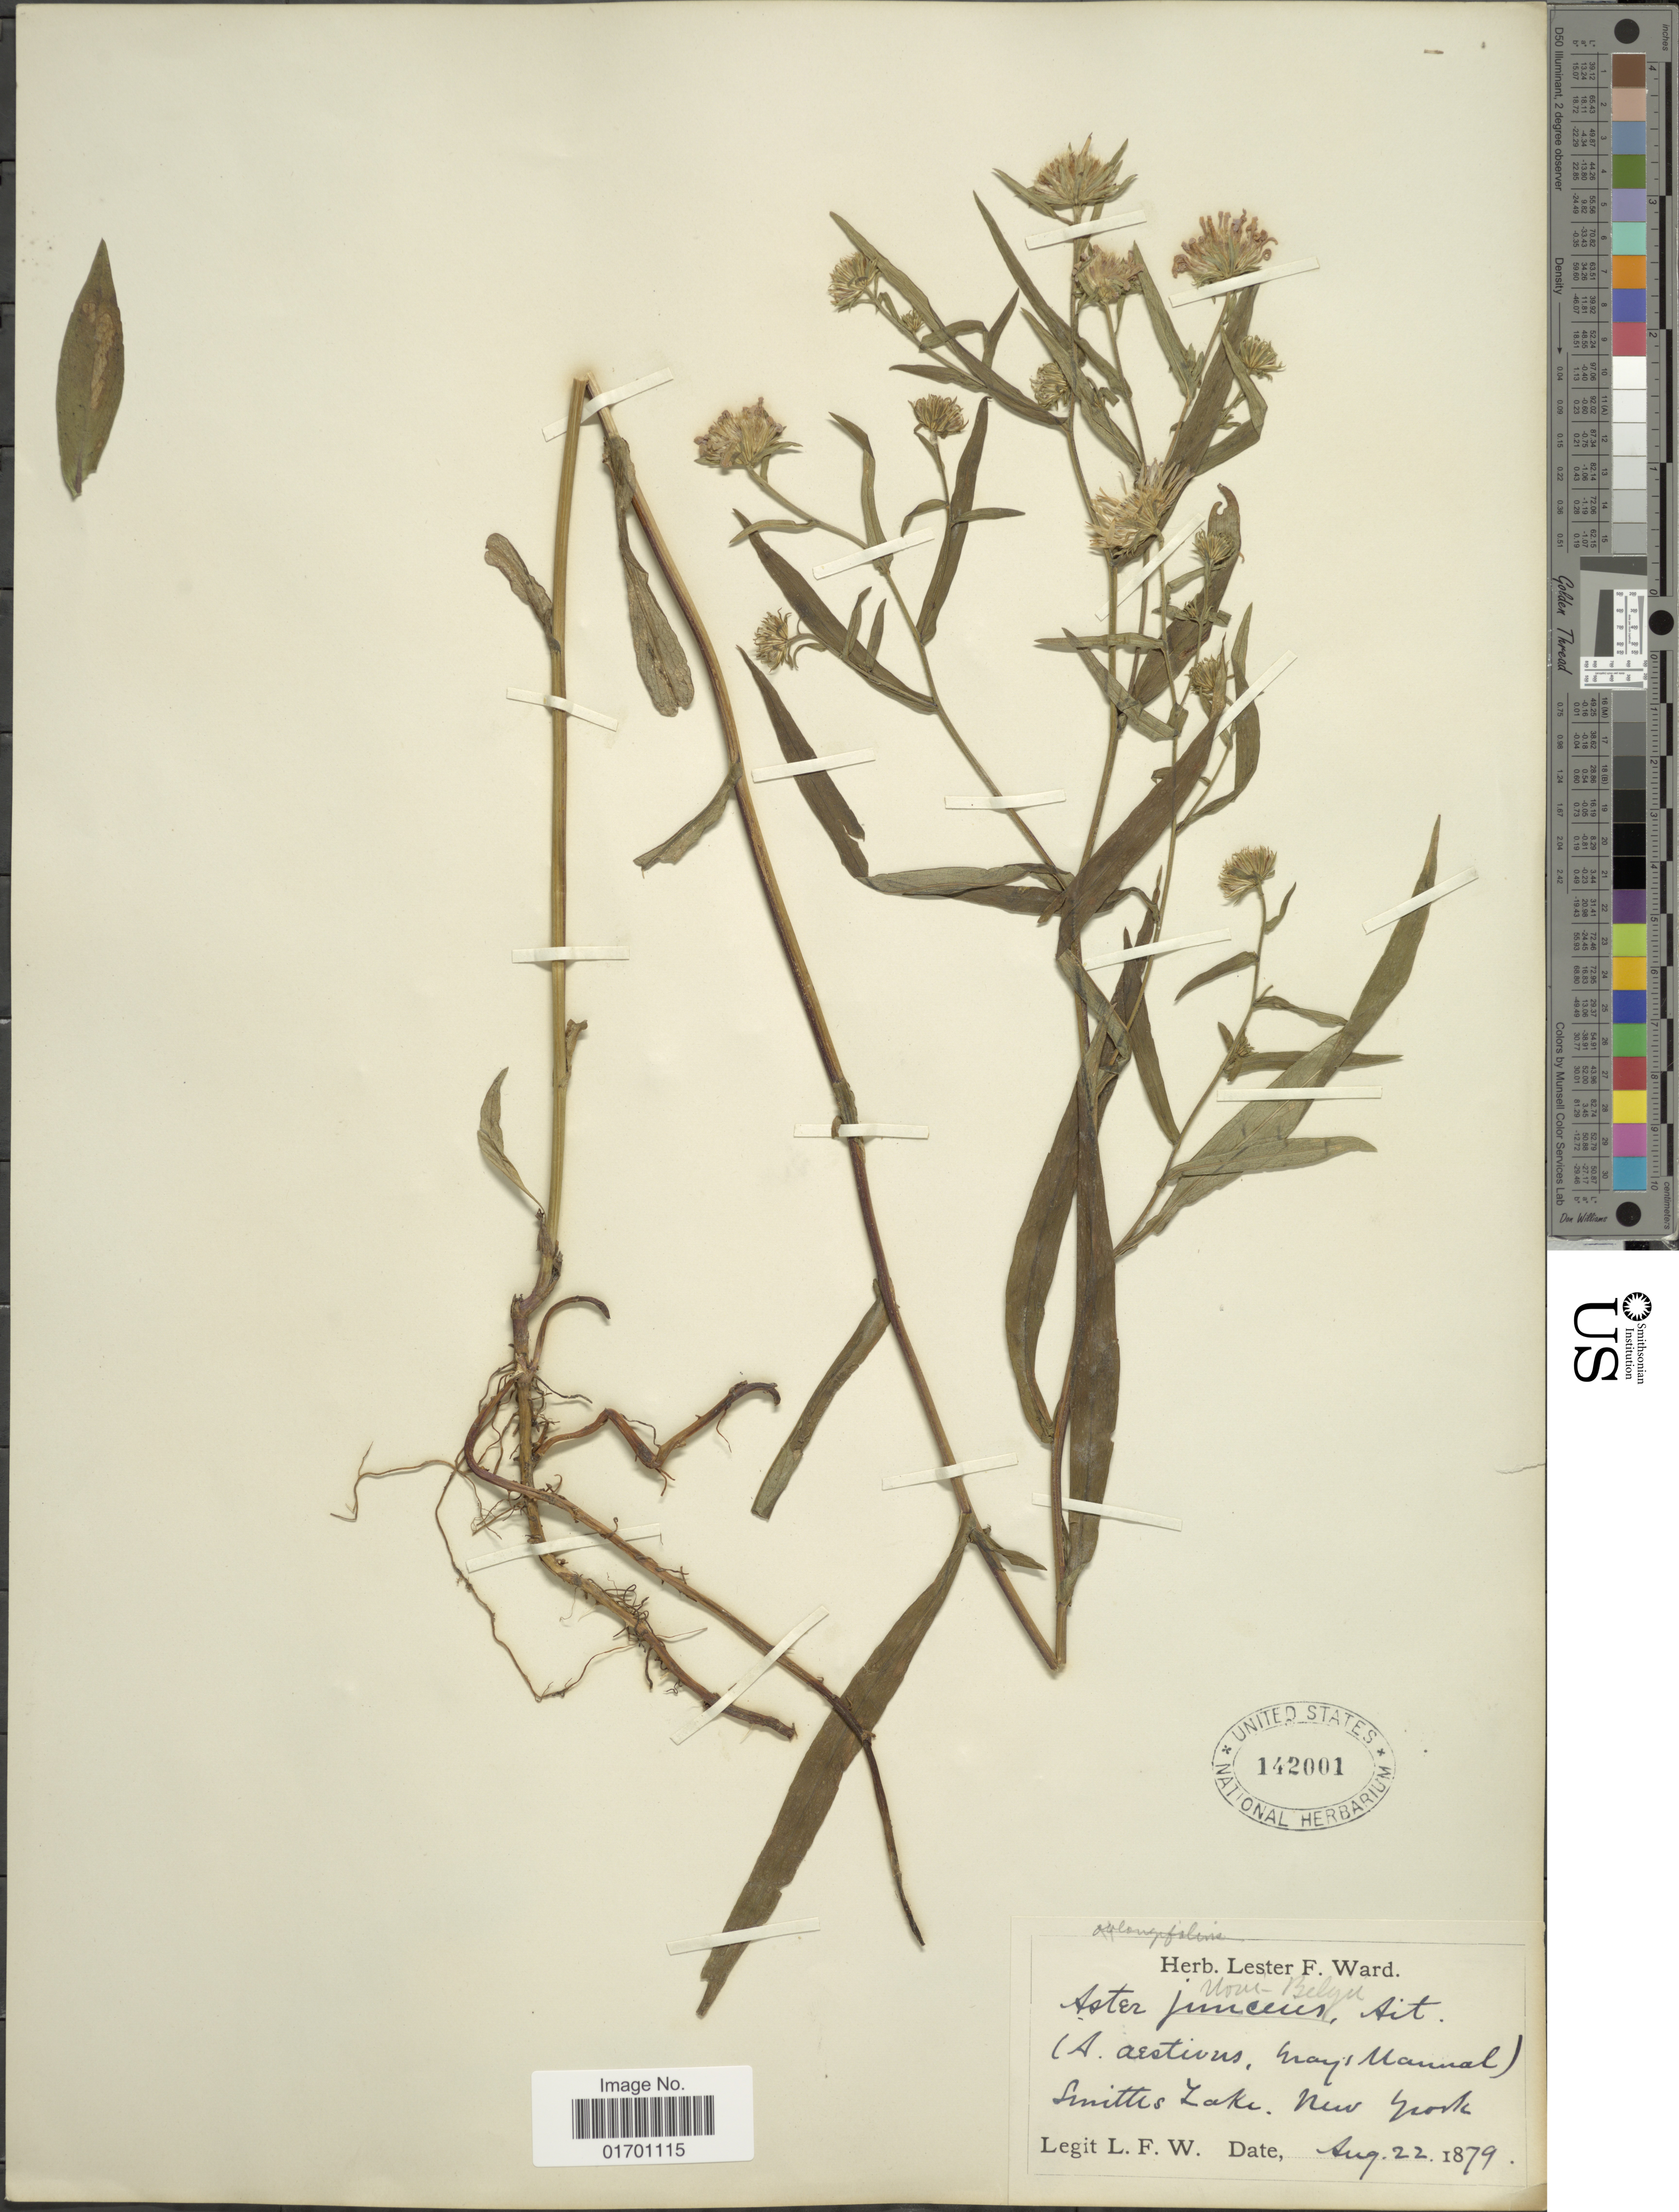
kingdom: Plantae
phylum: Tracheophyta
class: Magnoliopsida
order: Asterales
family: Asteraceae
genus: Symphyotrichum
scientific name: Symphyotrichum novi-belgii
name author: (L.) G.L. Nesom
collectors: L. F. Ward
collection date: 1879-08-22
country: United States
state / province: New York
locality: Smittis Lake.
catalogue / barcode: US 142001